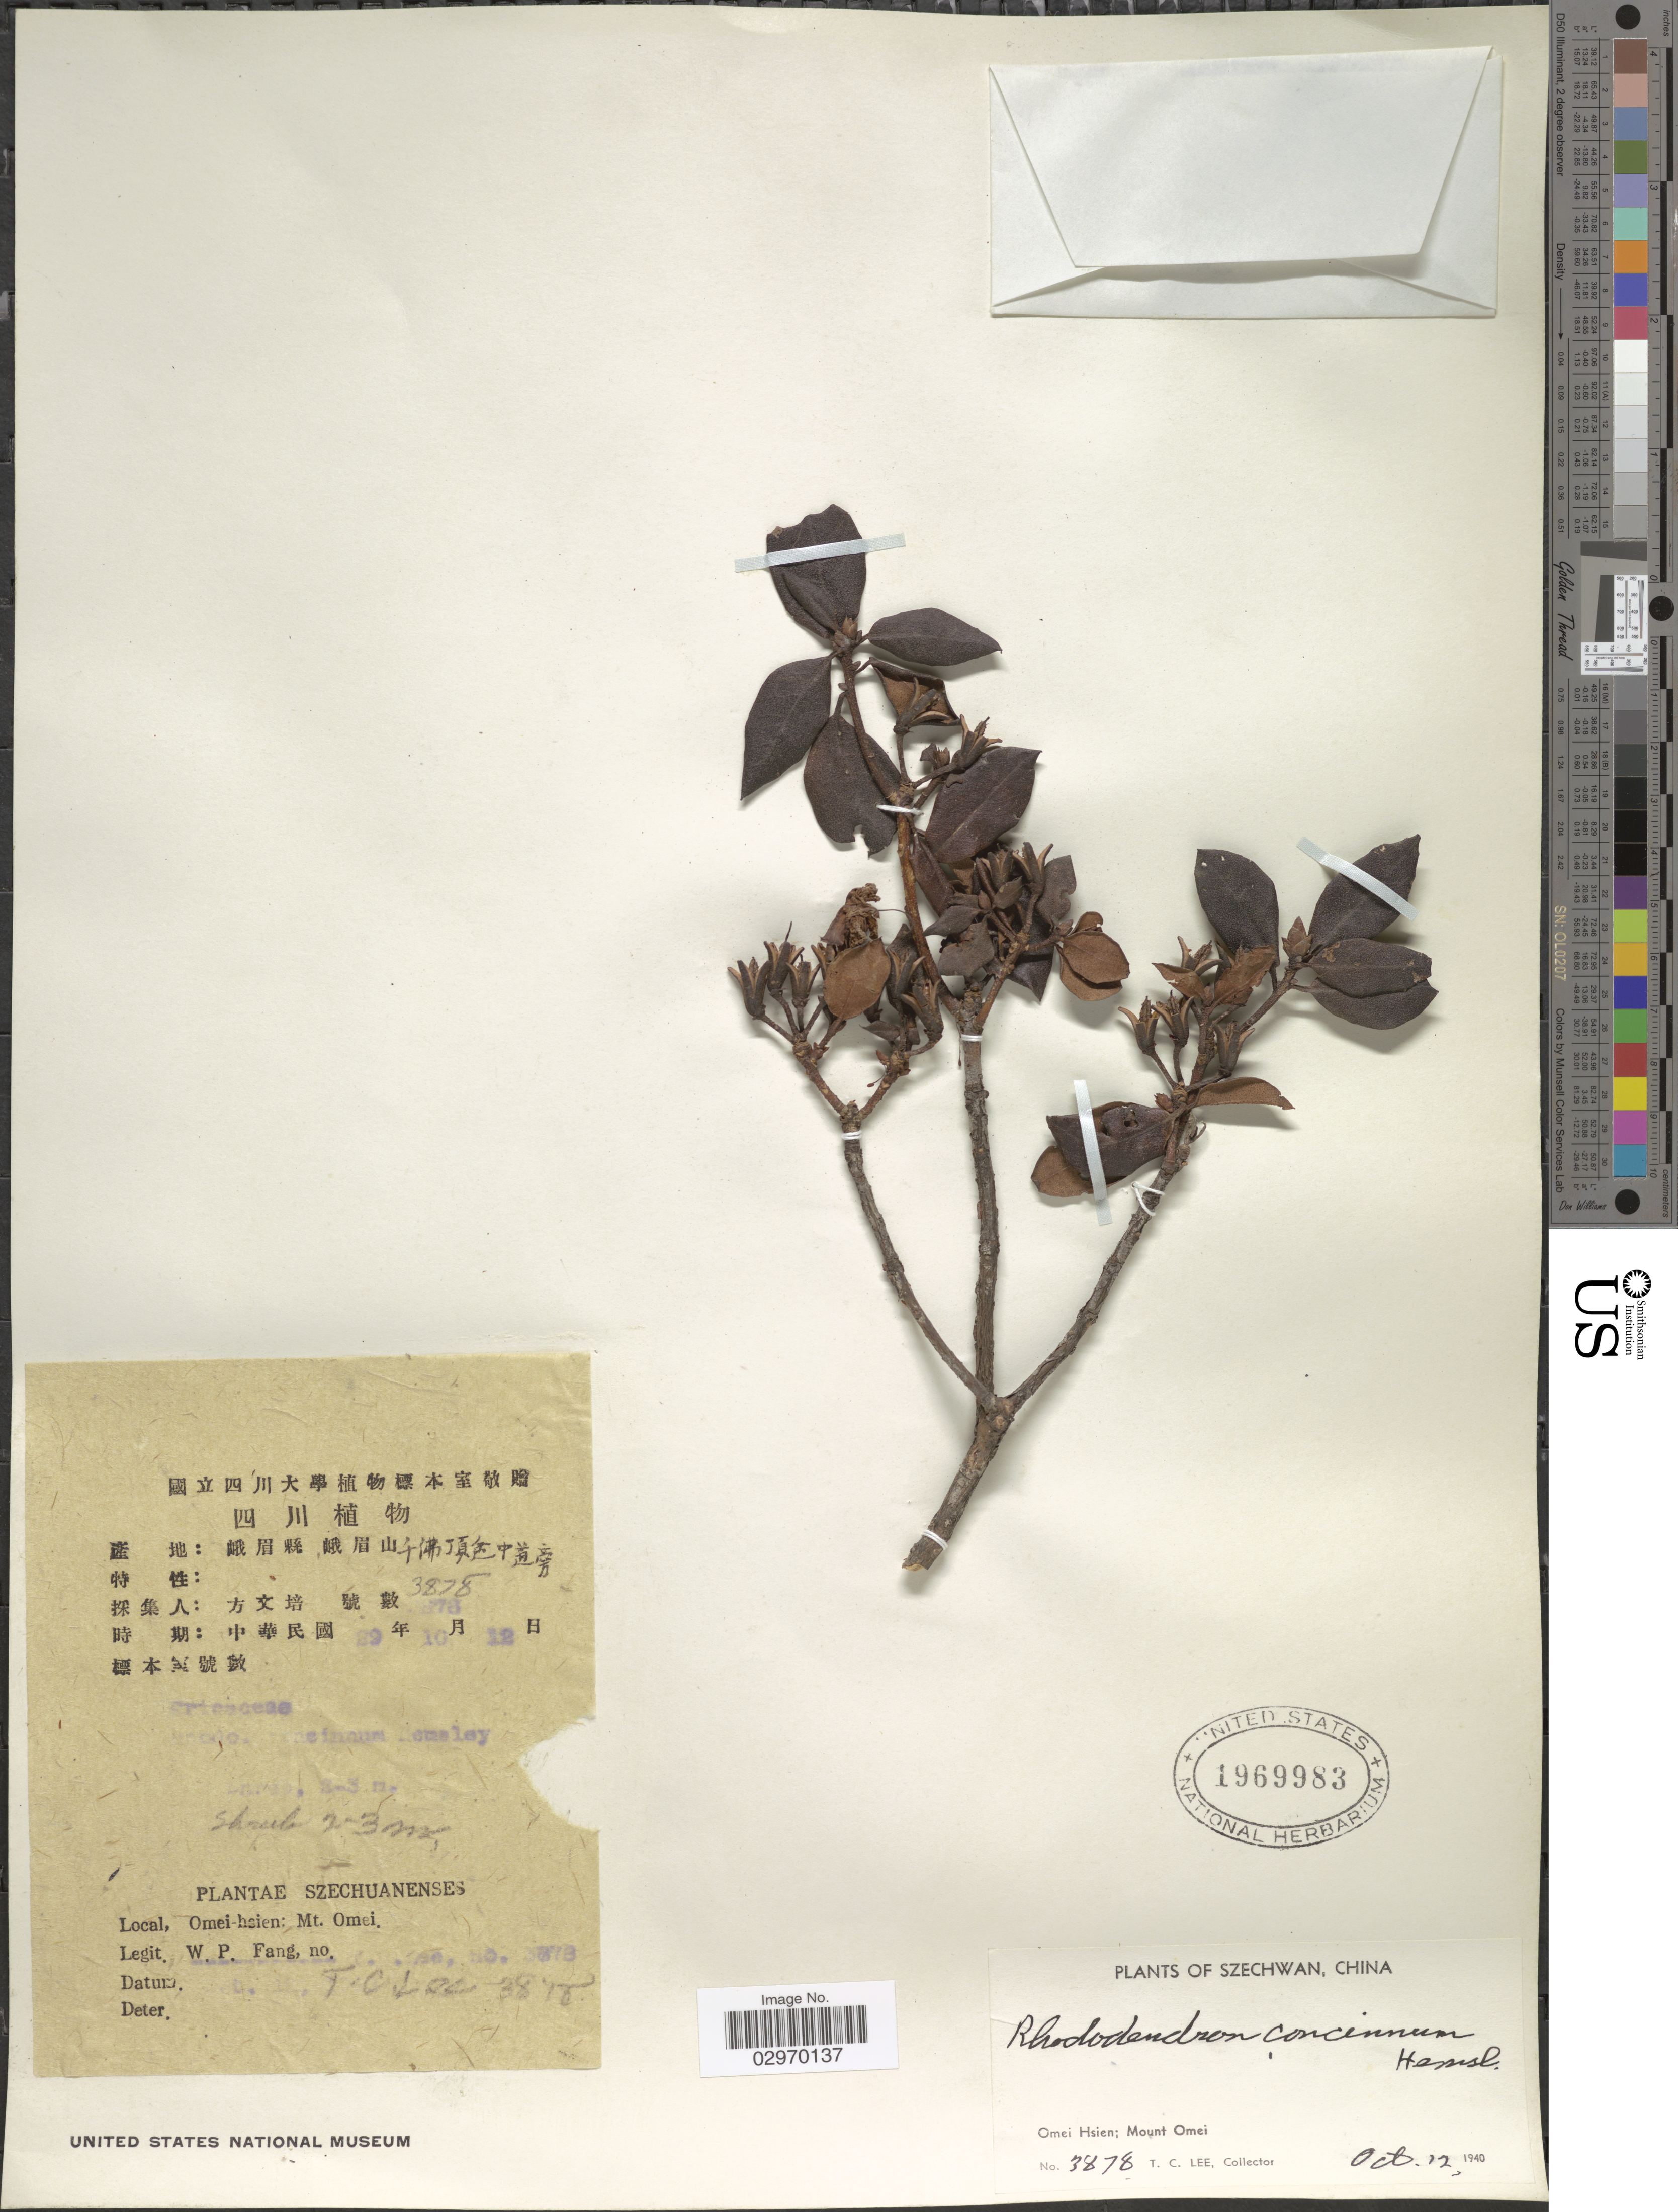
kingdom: Plantae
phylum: Tracheophyta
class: Magnoliopsida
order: Ericales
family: Ericaceae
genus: Rhododendron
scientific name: Rhododendron concinnum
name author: Hemsl.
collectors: W. P. Fang & T. Lee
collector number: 3878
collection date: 1940-10-12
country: China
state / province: Sichuan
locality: Szechwan. Omei hsien: Mt. Omei.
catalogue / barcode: US 1969983